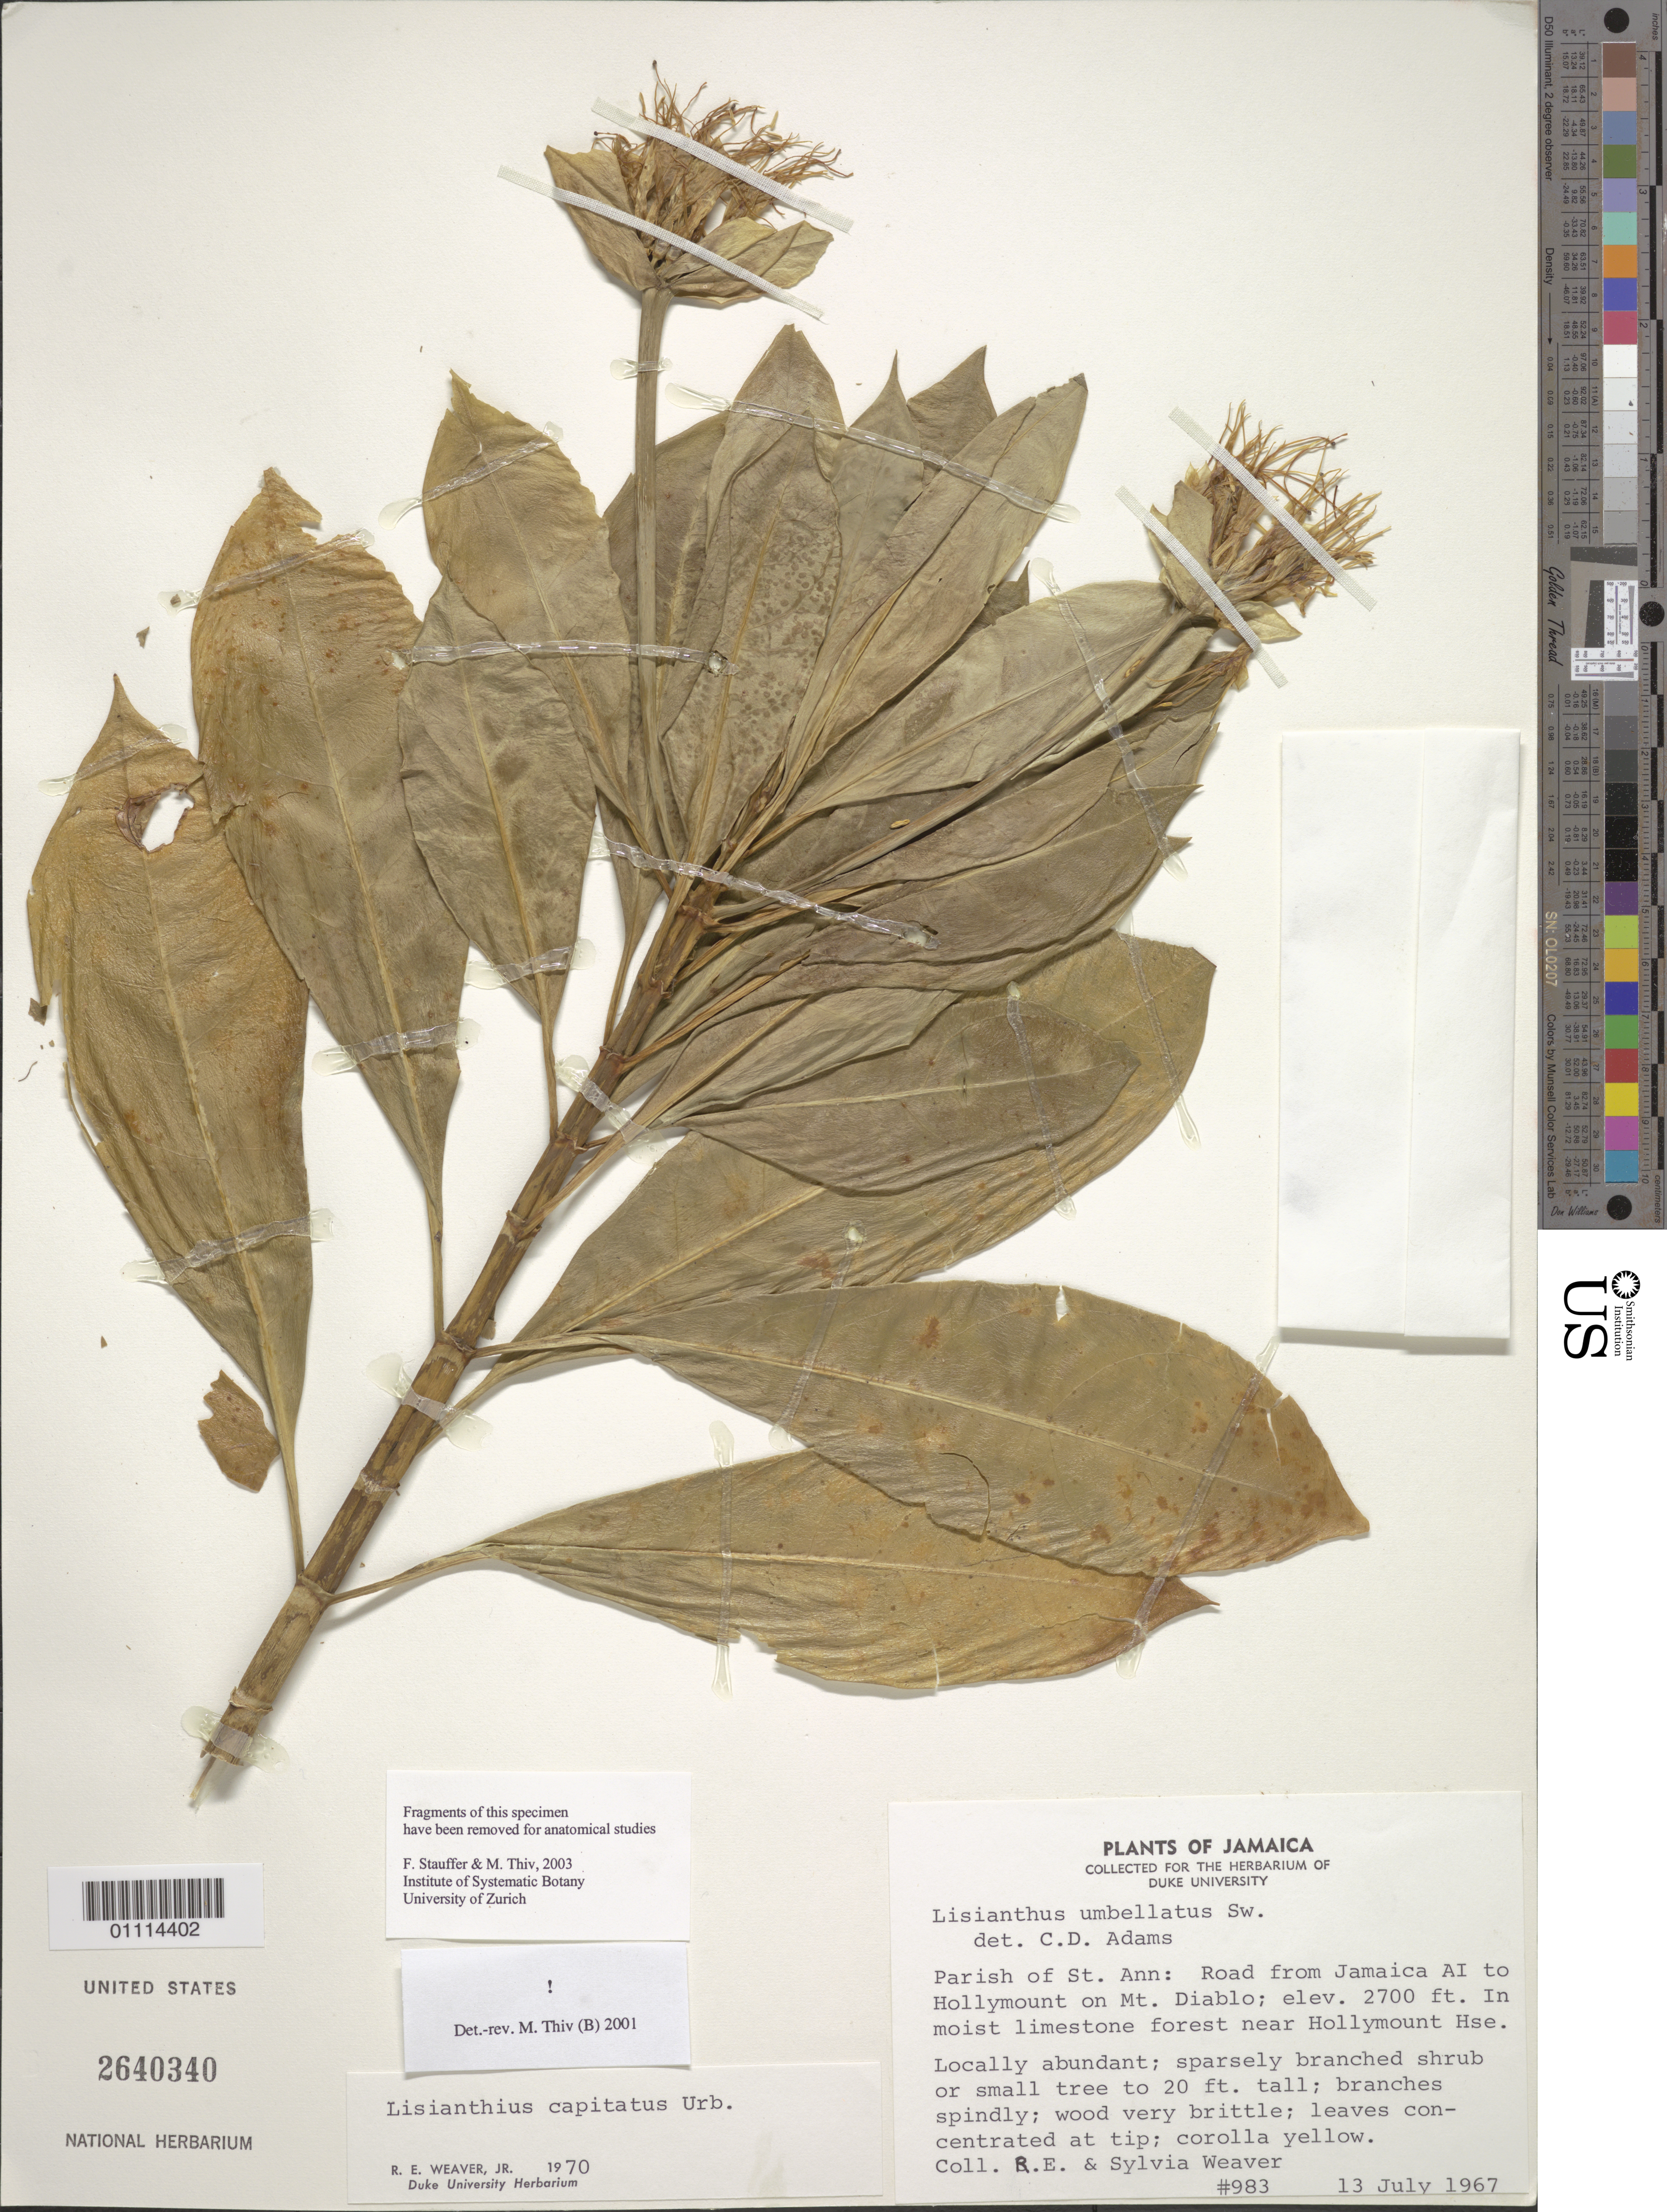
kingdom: Plantae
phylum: Tracheophyta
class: Magnoliopsida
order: Gentianales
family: Gentianaceae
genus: Lisianthius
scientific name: Lisianthius capitatus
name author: Urb.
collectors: R. Weaver Jr. & S. Weaver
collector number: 983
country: Jamaica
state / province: Saint Ann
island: Jamaica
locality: Road from Jamaica AI to Hollymount on Mt. Diablo. In moist limestone forest near Hollymount Hse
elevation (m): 823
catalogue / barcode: US 2640340